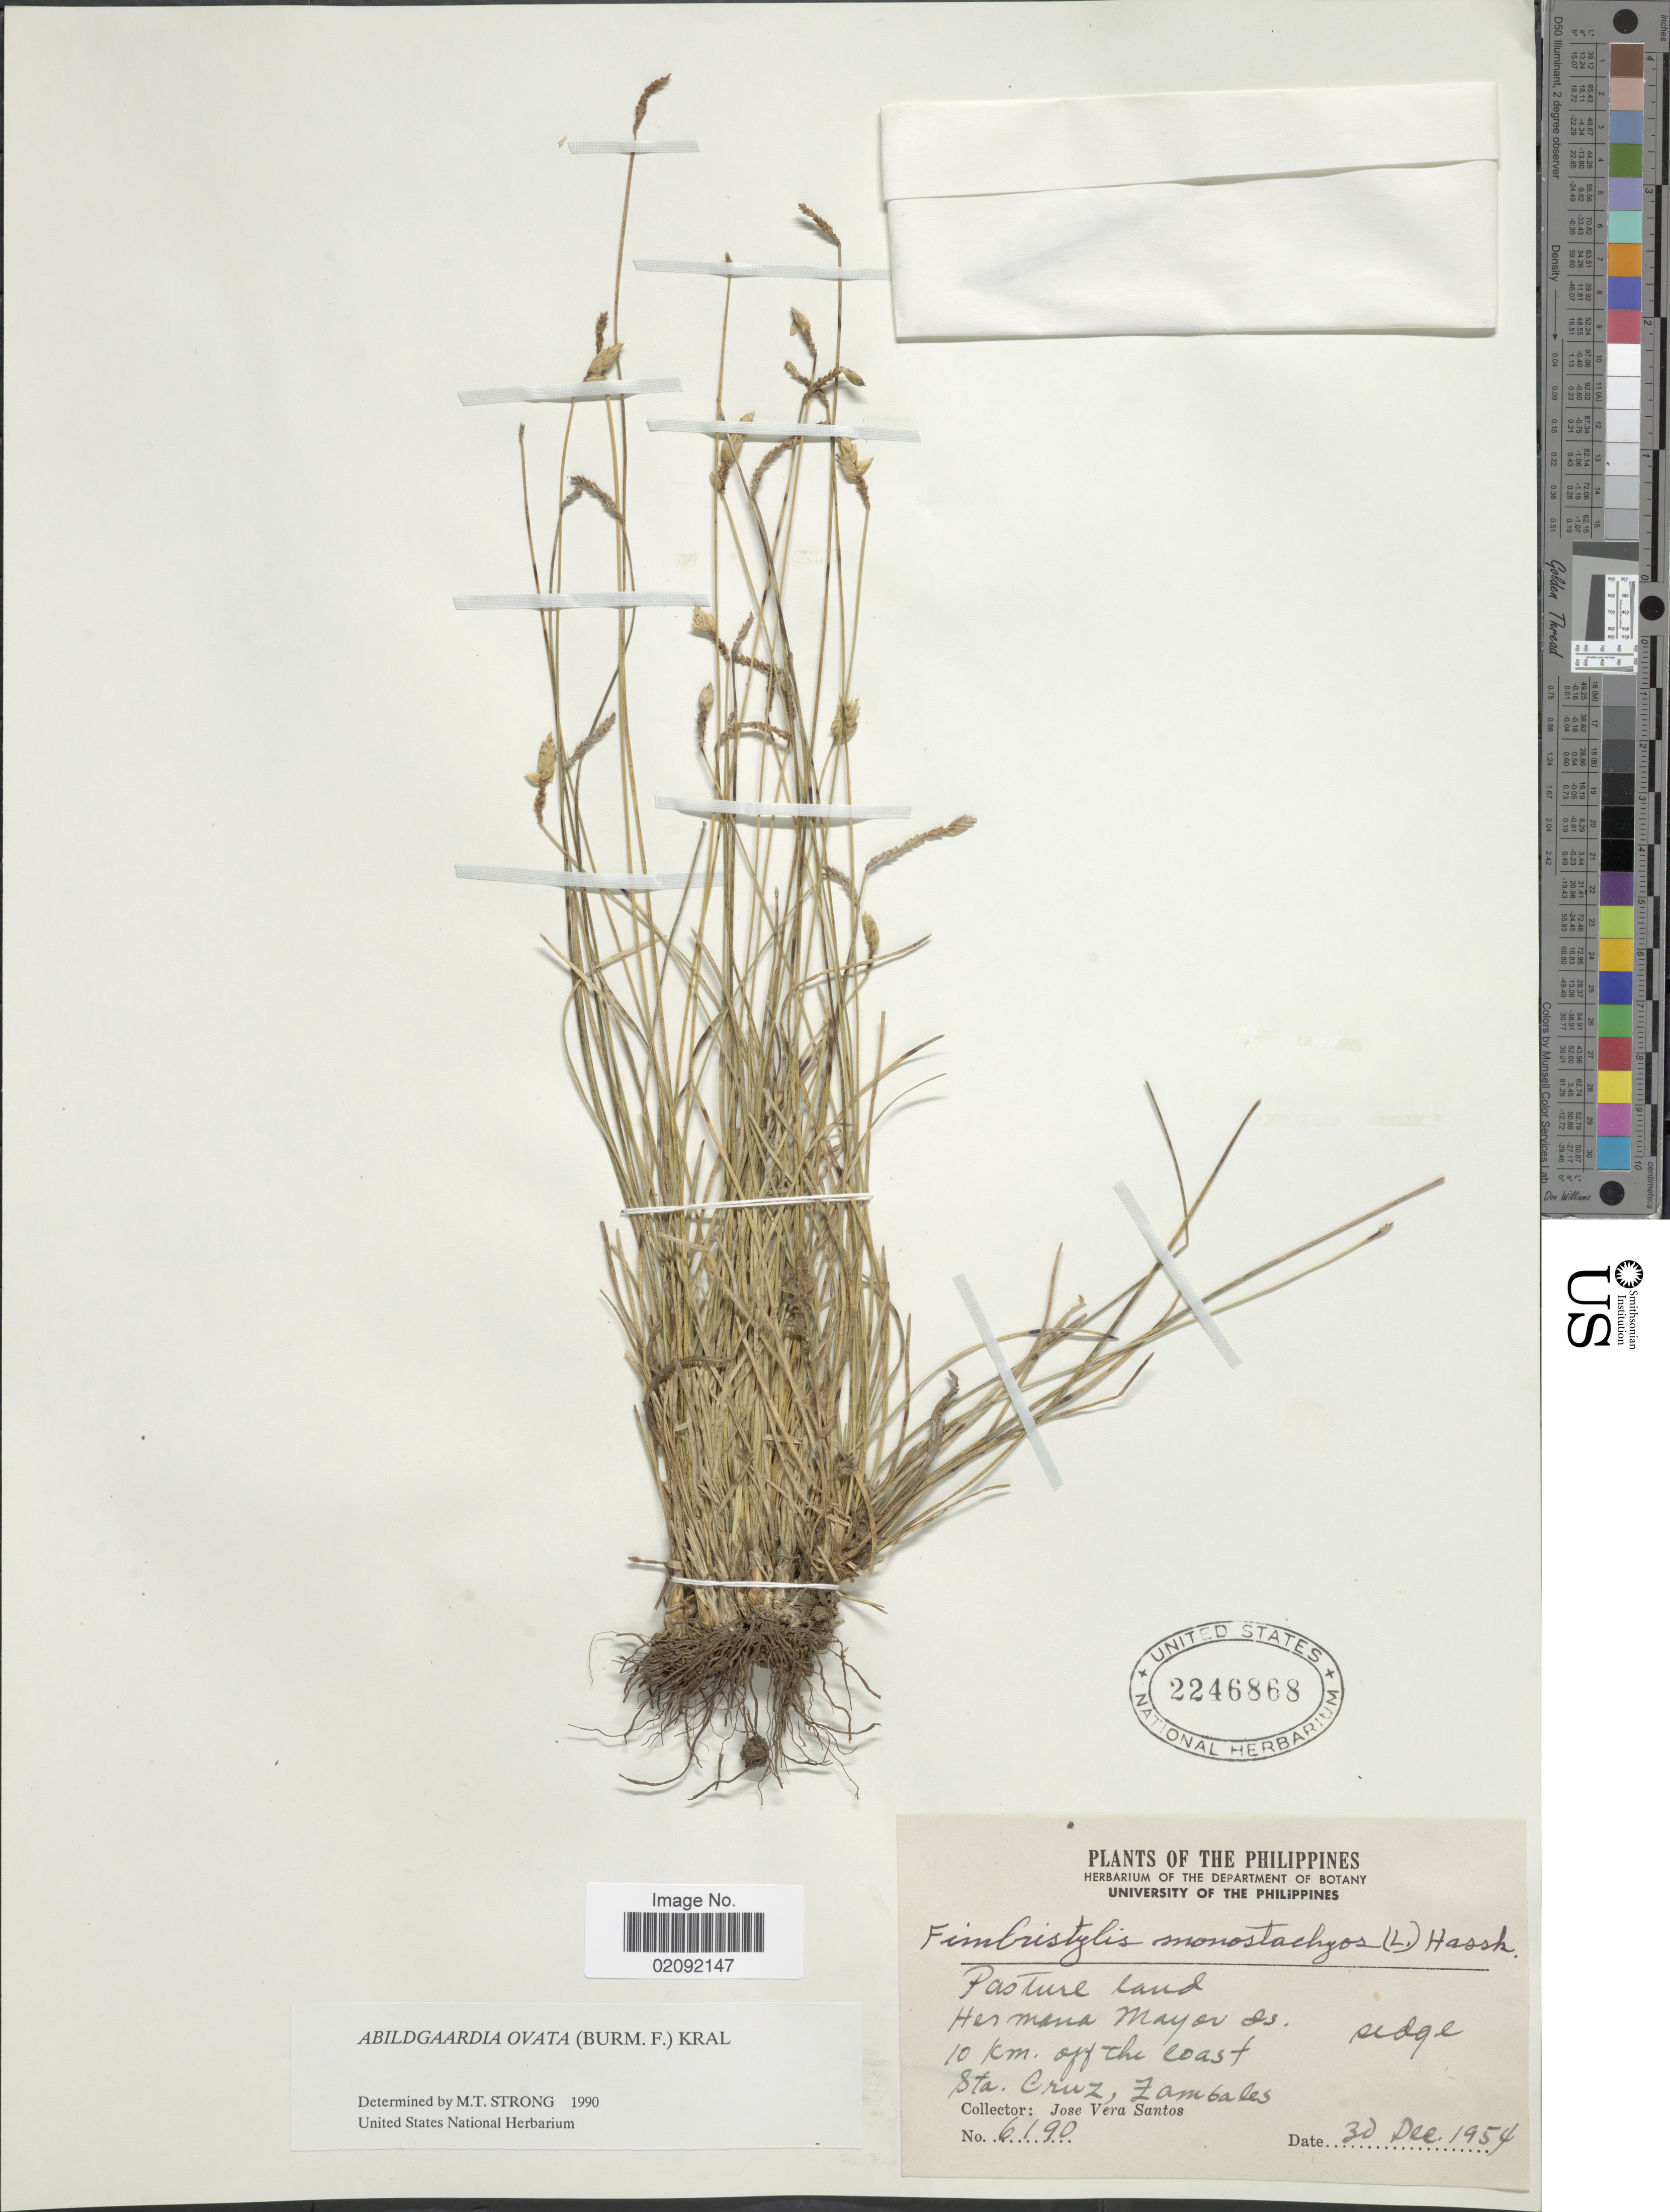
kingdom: Plantae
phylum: Tracheophyta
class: Liliopsida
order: Poales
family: Cyperaceae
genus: Abildgaardia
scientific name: Abildgaardia ovata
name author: (Burm. f.) Kral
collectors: J. V. Santos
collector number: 6190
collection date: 1954-12-30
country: Philippines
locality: Pasture land, Hesmana Mayor Is., 10 km. off the coast, Sta. Cruz, Zambales.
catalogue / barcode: US 224686